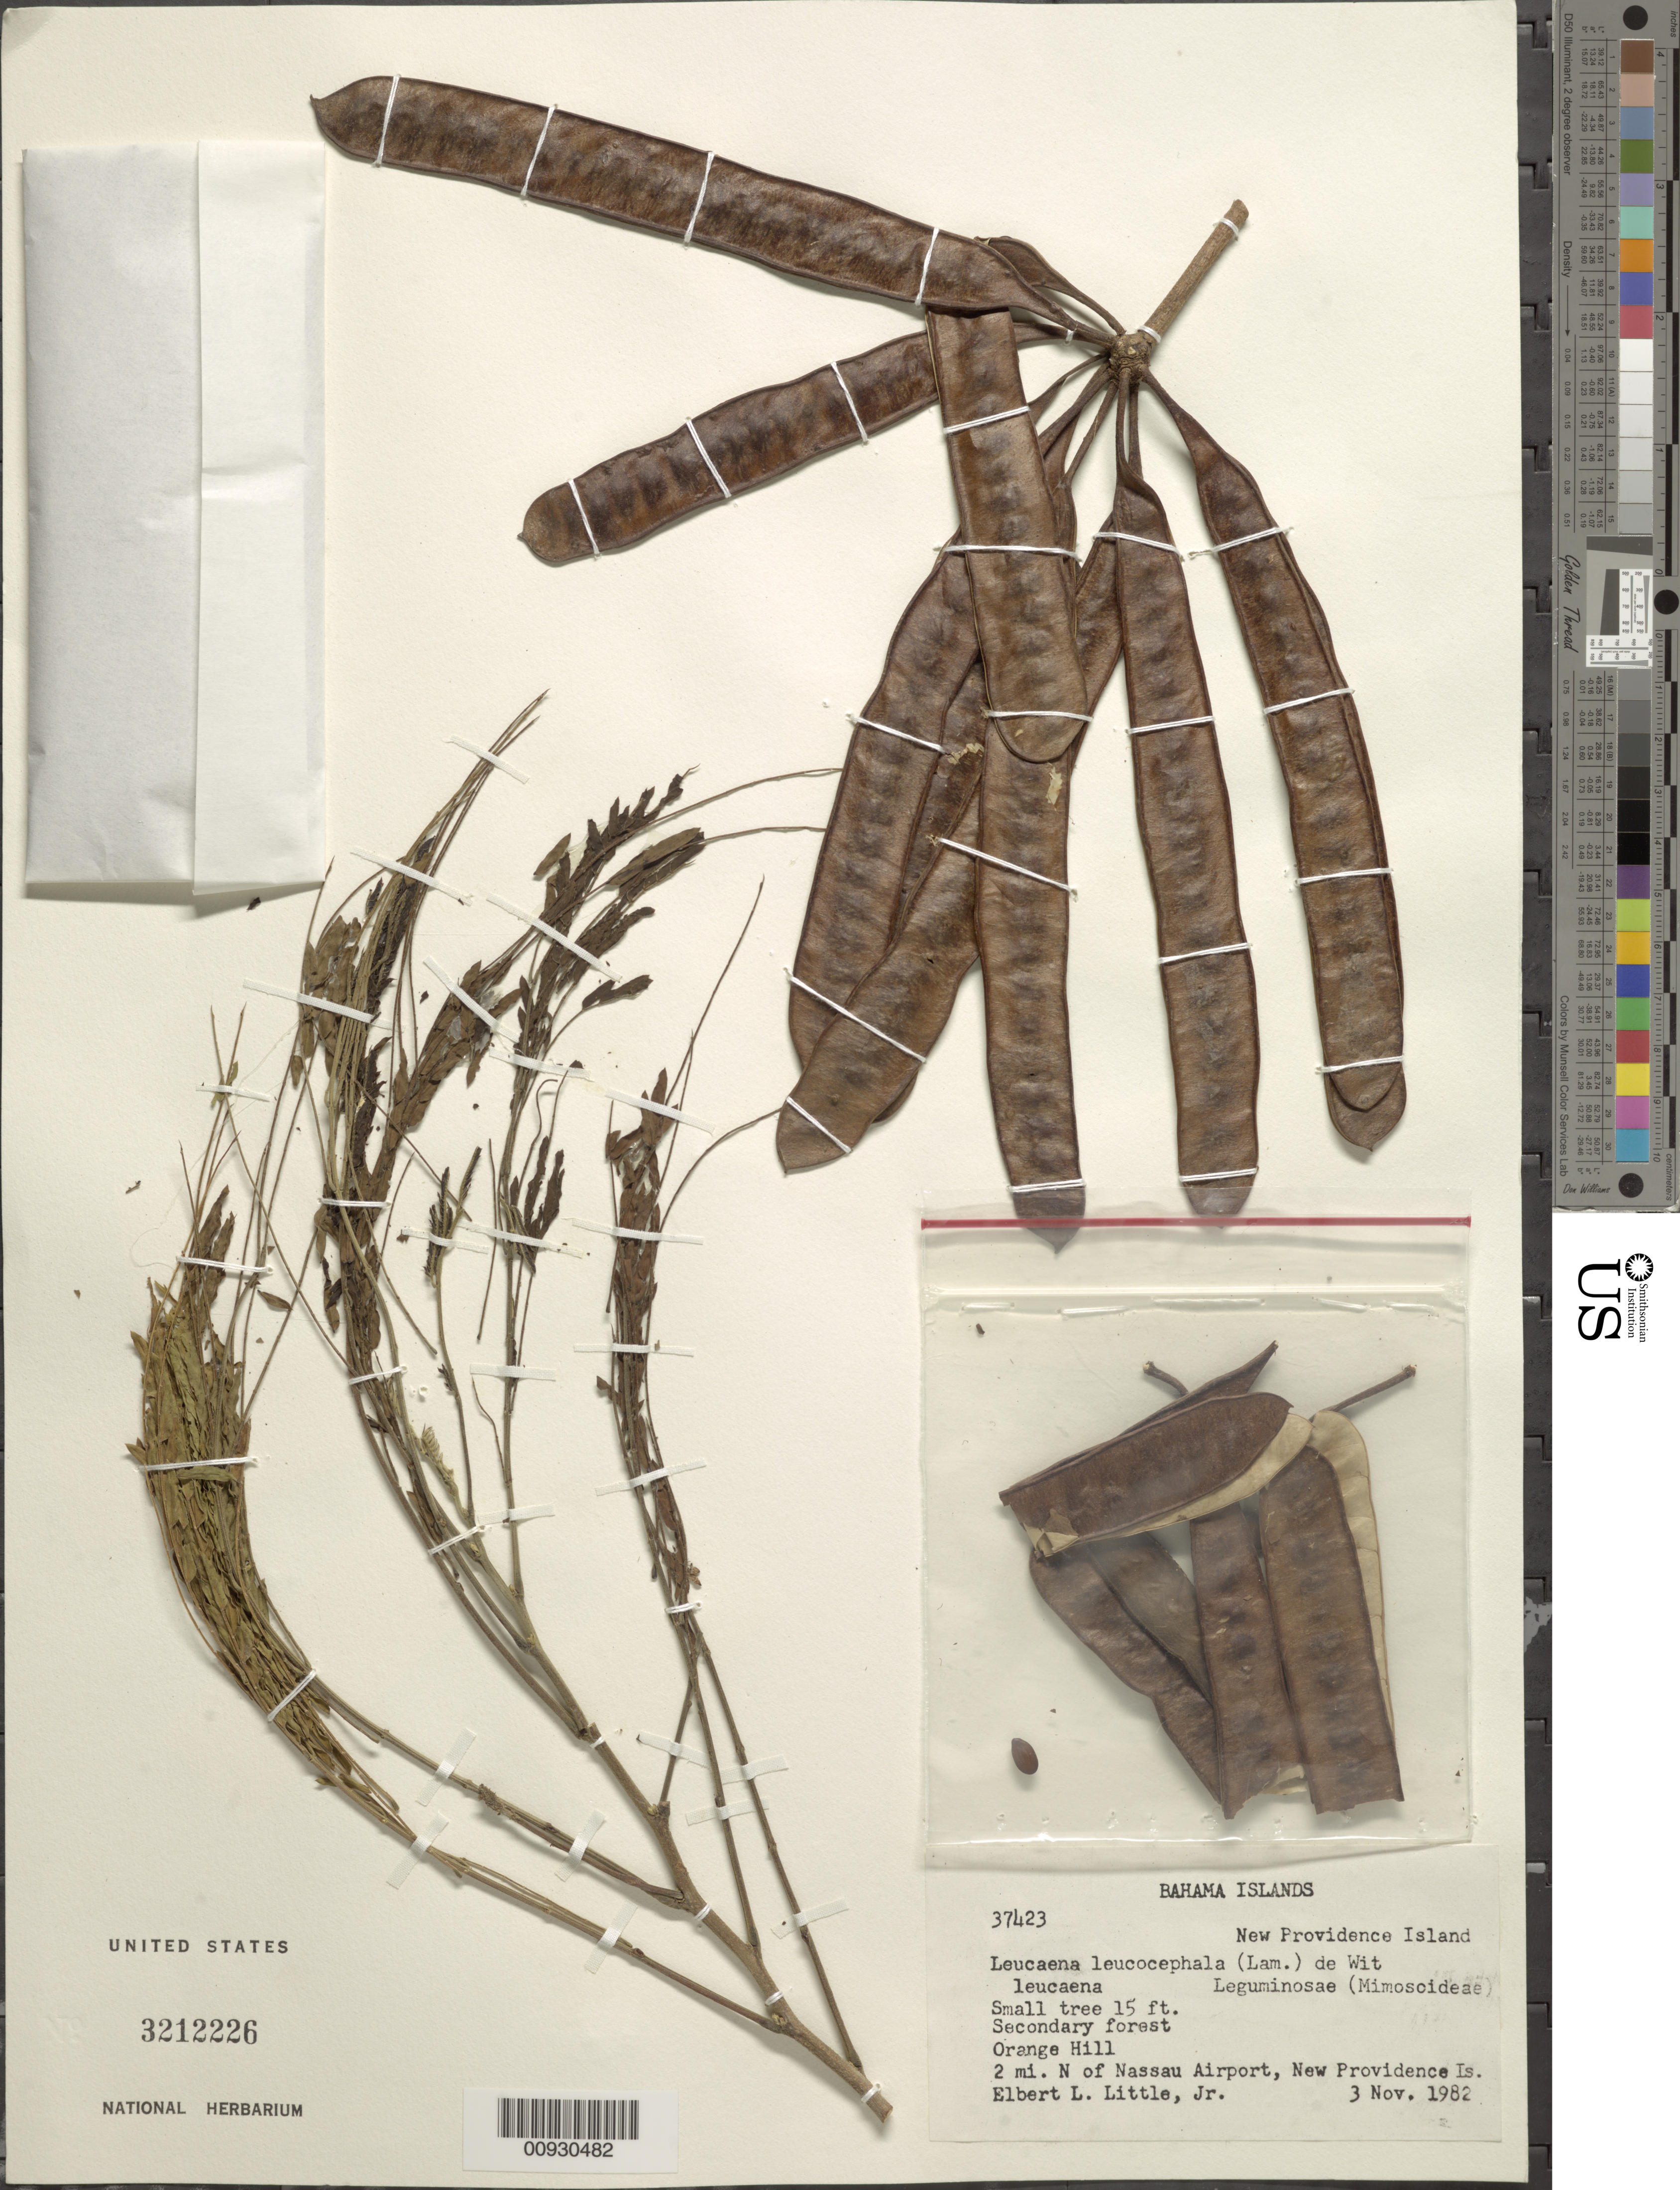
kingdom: Plantae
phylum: Tracheophyta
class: Magnoliopsida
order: Fabales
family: Fabaceae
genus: Leucaena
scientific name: Leucaena leucocephala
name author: (Lam.) de Wit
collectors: E. L. Little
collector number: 37423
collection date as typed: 03 Nov 1982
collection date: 1982-11-03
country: Bahamas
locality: Secondary forest, Orange Hill, 2 mi. N. of Nassau airport, New Providence Island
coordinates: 0 N, 0 E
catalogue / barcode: US 3212226